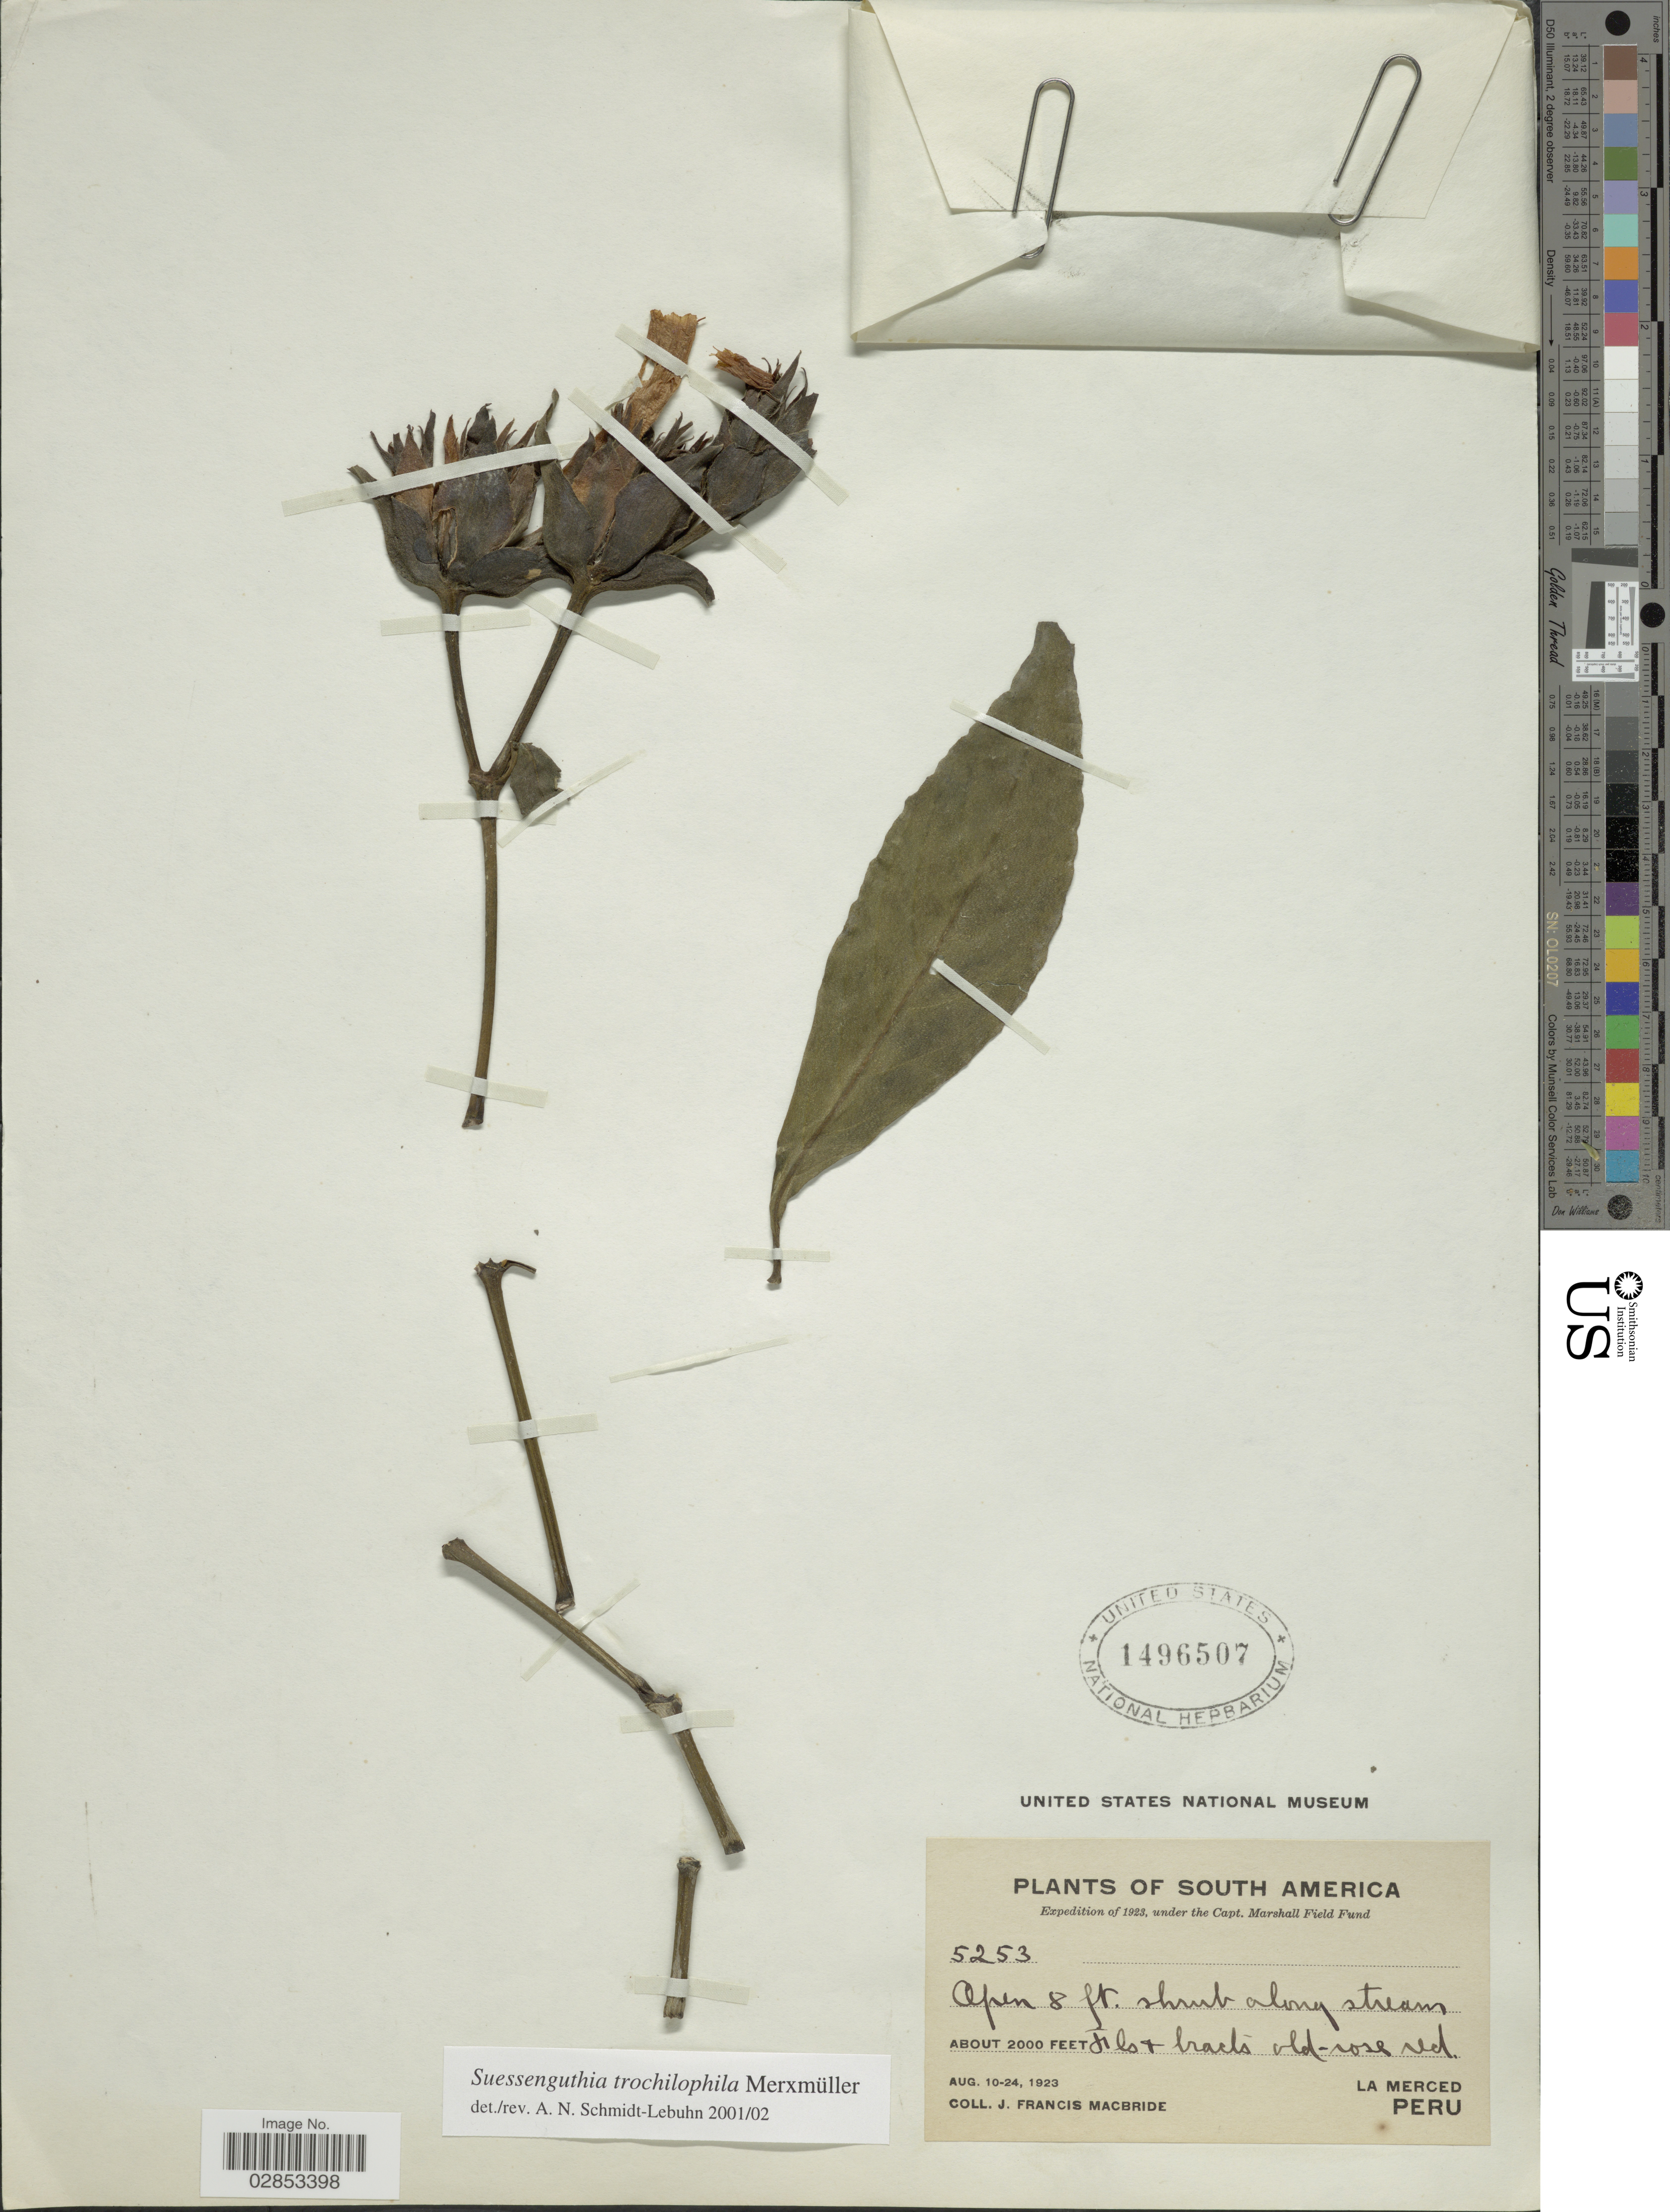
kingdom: Plantae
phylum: Tracheophyta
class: Magnoliopsida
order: Lamiales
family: Acanthaceae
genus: Suessenguthia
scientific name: Suessenguthia trochilophila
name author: Merxm.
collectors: J. F. Macbride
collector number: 5253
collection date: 1923-08-10/1923-08-24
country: Peru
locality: South America. Shrub along stream. La Merced.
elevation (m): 610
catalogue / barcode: US 1496507